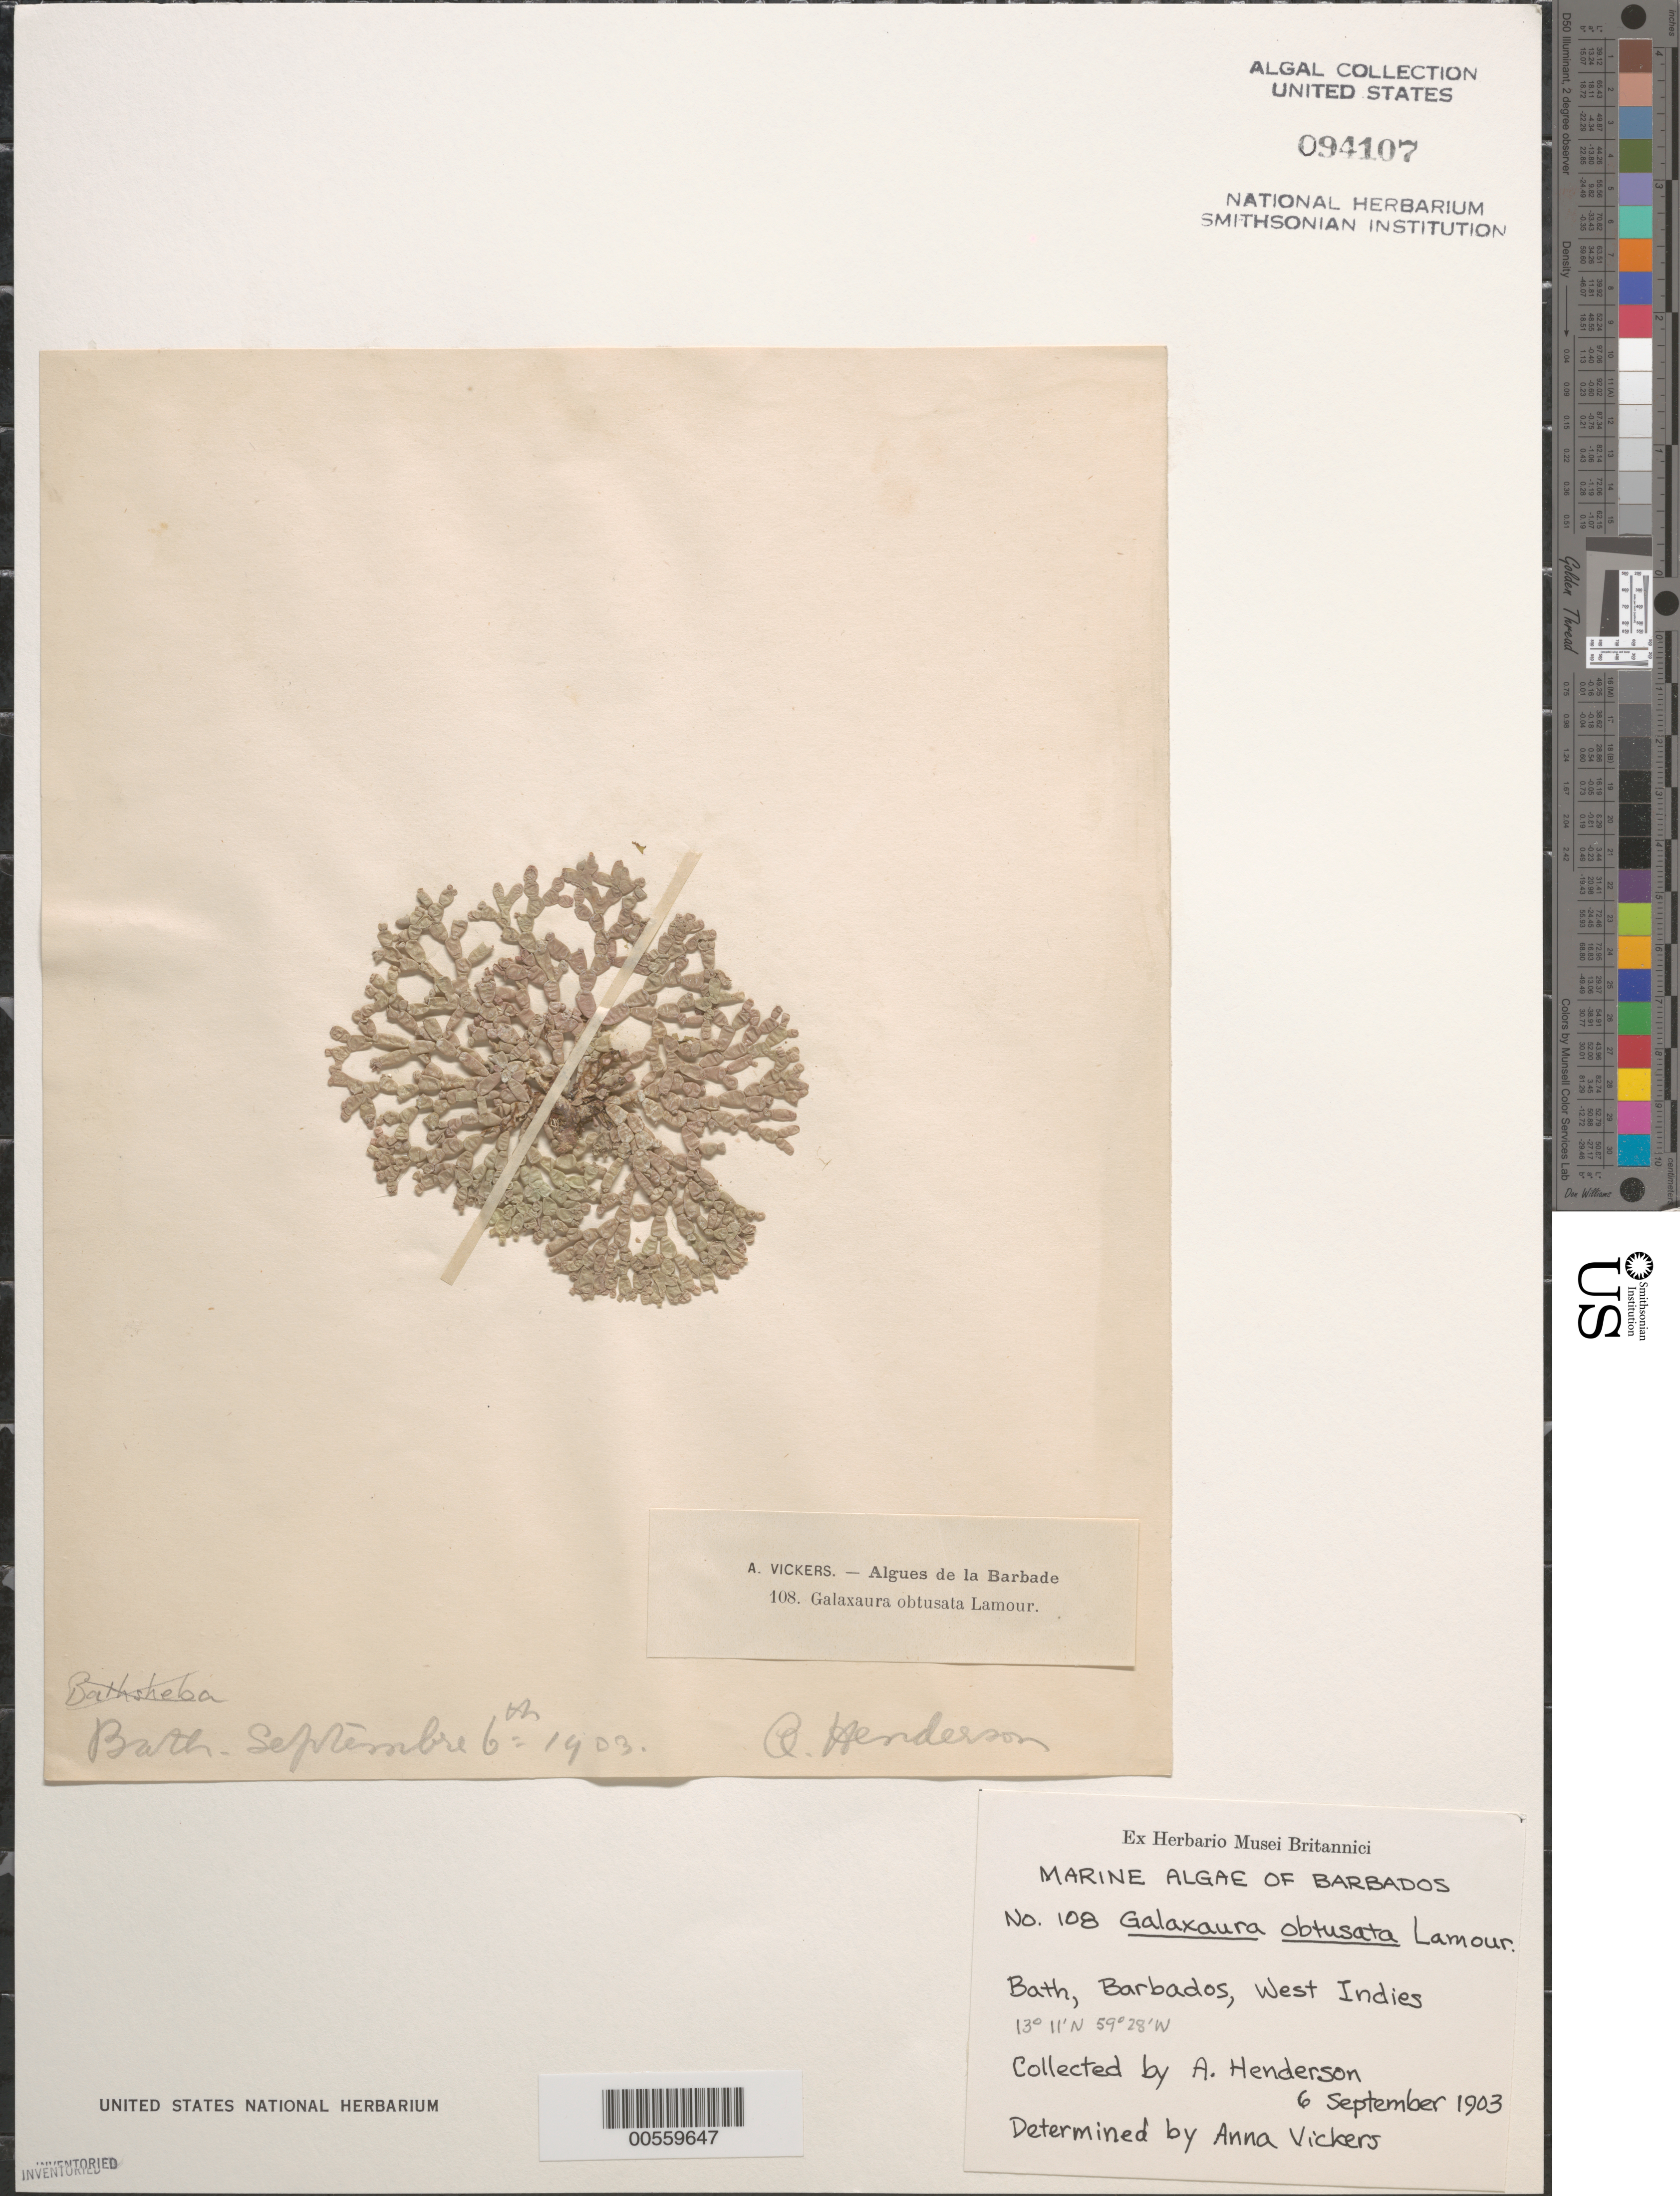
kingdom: Plantae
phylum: Rhodophyta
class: Florideophyceae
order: Nemaliales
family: Galaxauraceae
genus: Dichotomaria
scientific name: Dichotomaria obtusata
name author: (Ellis & Sol.) Lam.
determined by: Algae name updating Project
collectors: A. Henderson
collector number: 108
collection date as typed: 06 Sep 1903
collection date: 1903-09-06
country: Barbados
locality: Bath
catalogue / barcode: US 94107